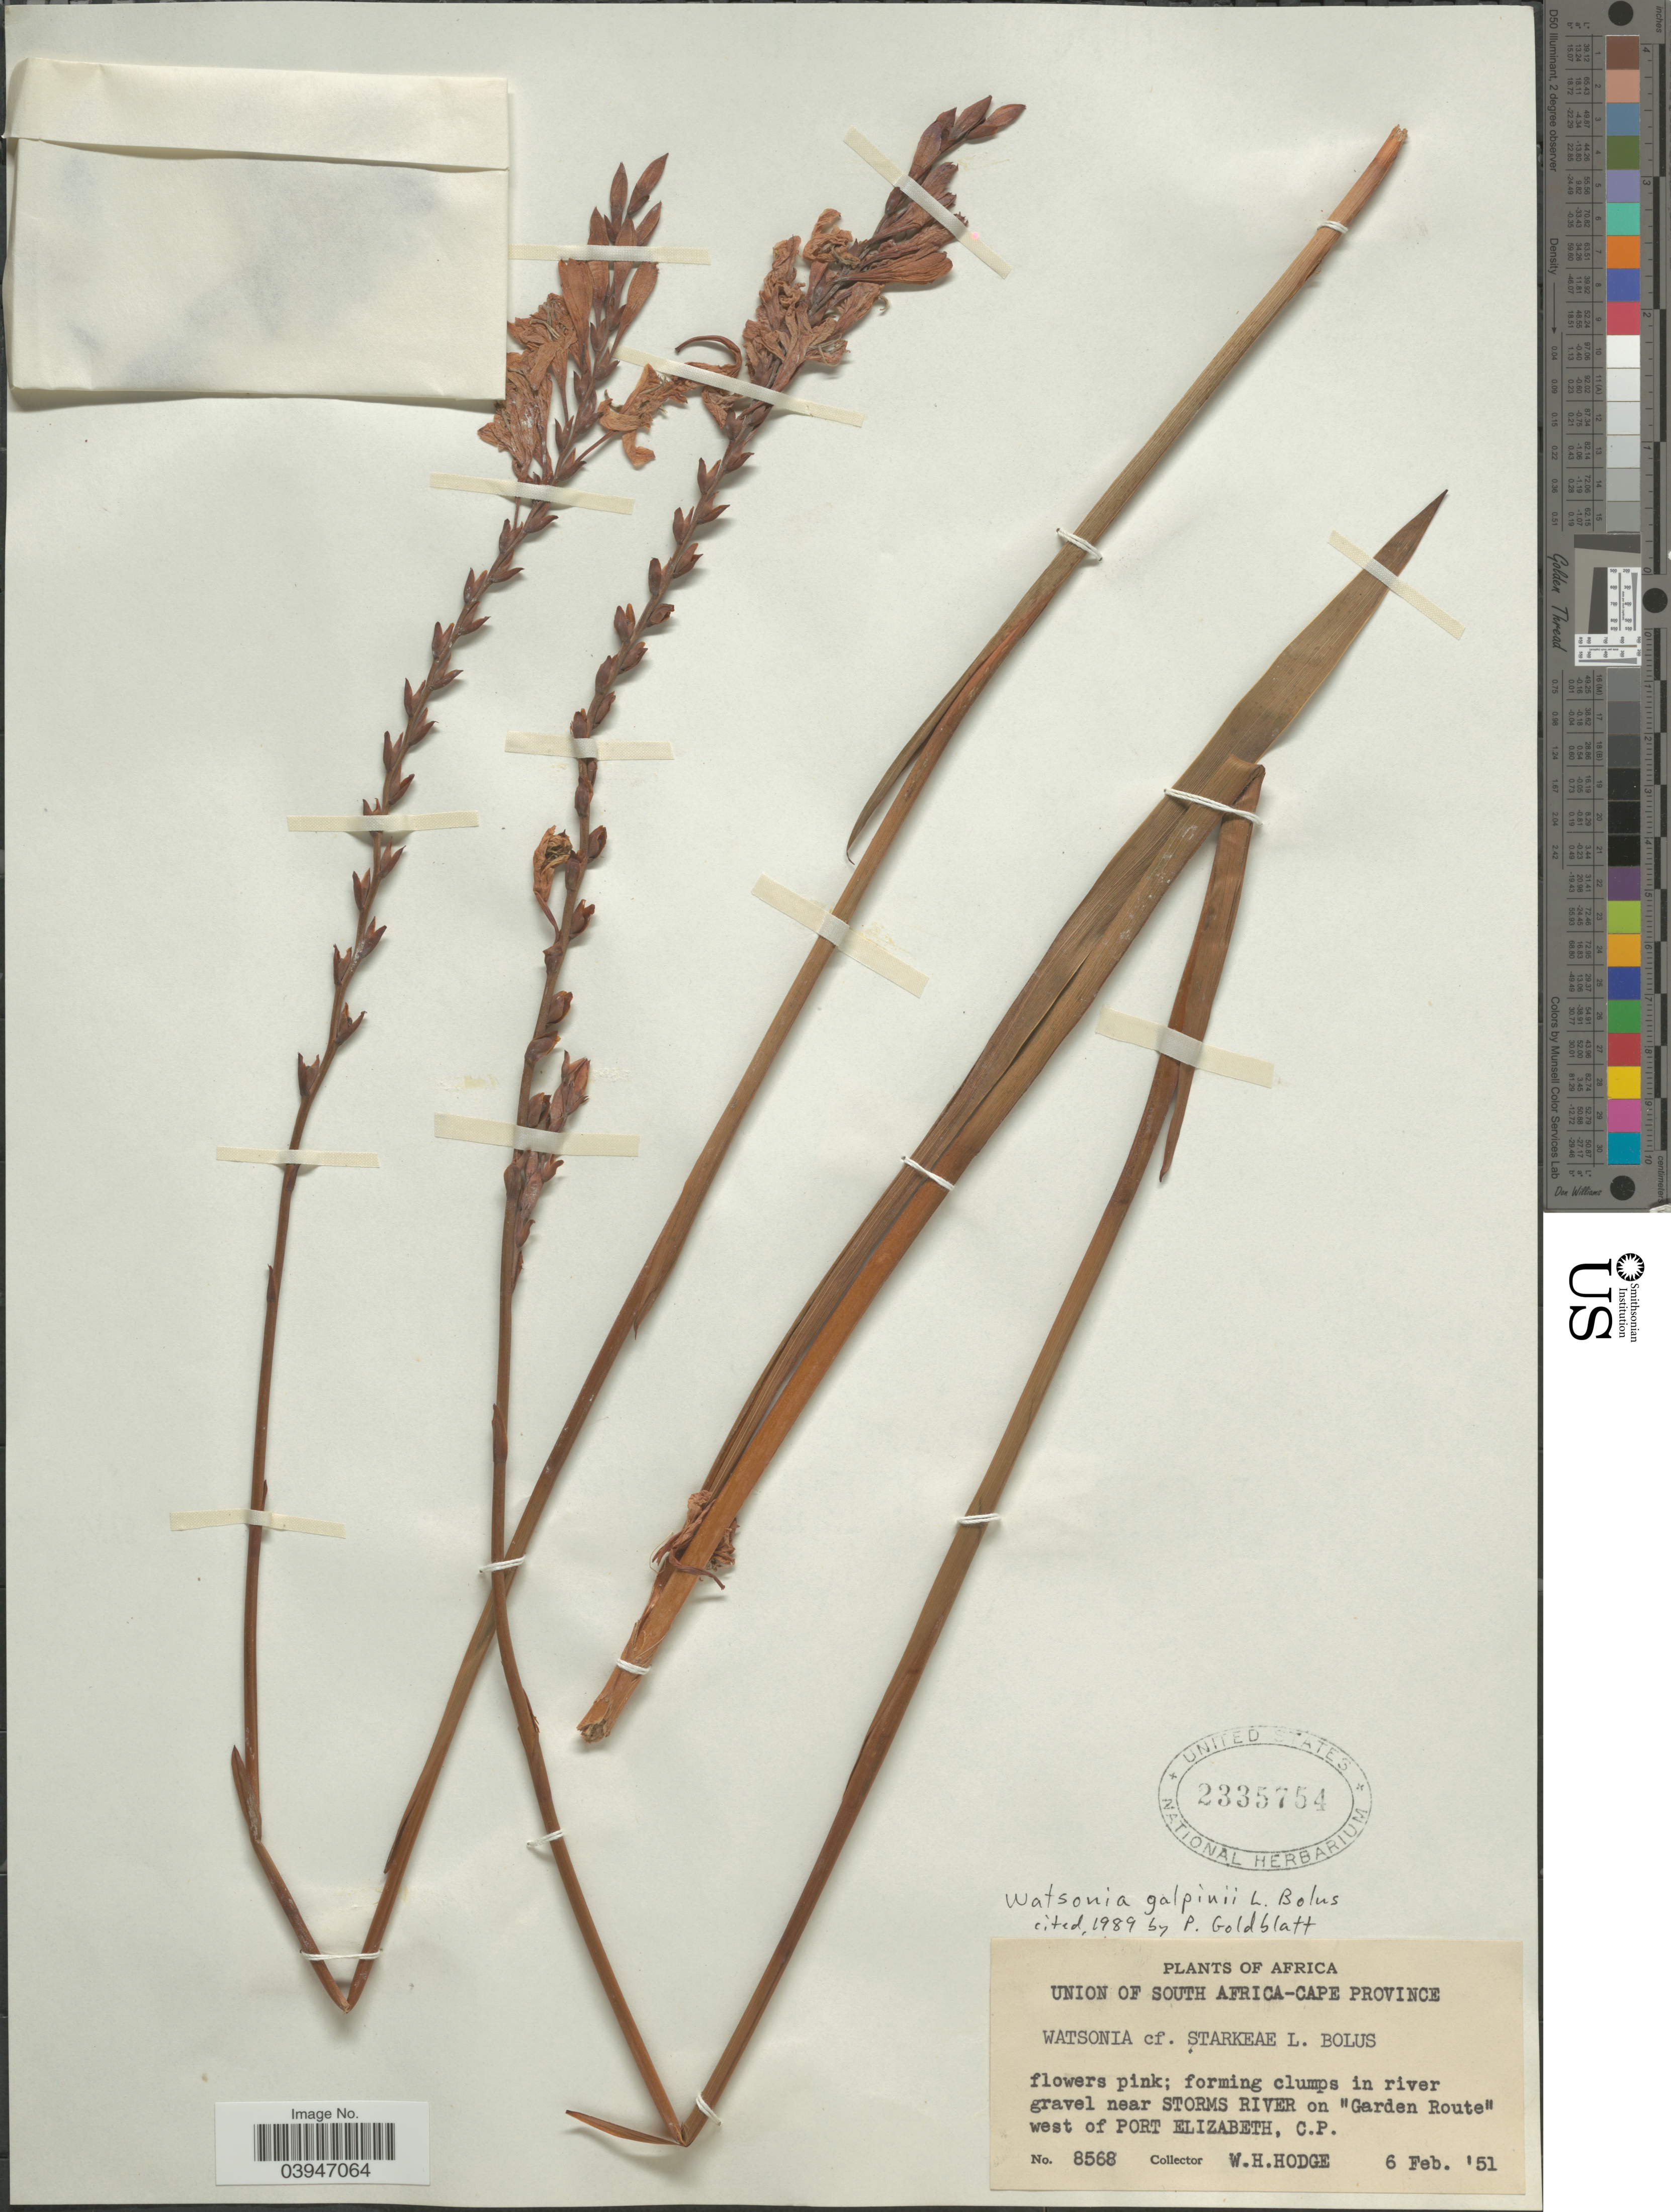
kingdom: Plantae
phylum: Tracheophyta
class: Liliopsida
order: Asparagales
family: Iridaceae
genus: Watsonia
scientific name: Watsonia galpinii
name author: L. Bolus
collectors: W. Hodge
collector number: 8568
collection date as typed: Transcribed d/m/y: 6/2/51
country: South Africa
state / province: Eastern Cape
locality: Union of South Africa-Cape Province. [unsure placement] In gravel near Storms River on "Garden Route" west of Port Elizabeth, C.P.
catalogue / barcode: US 2335754